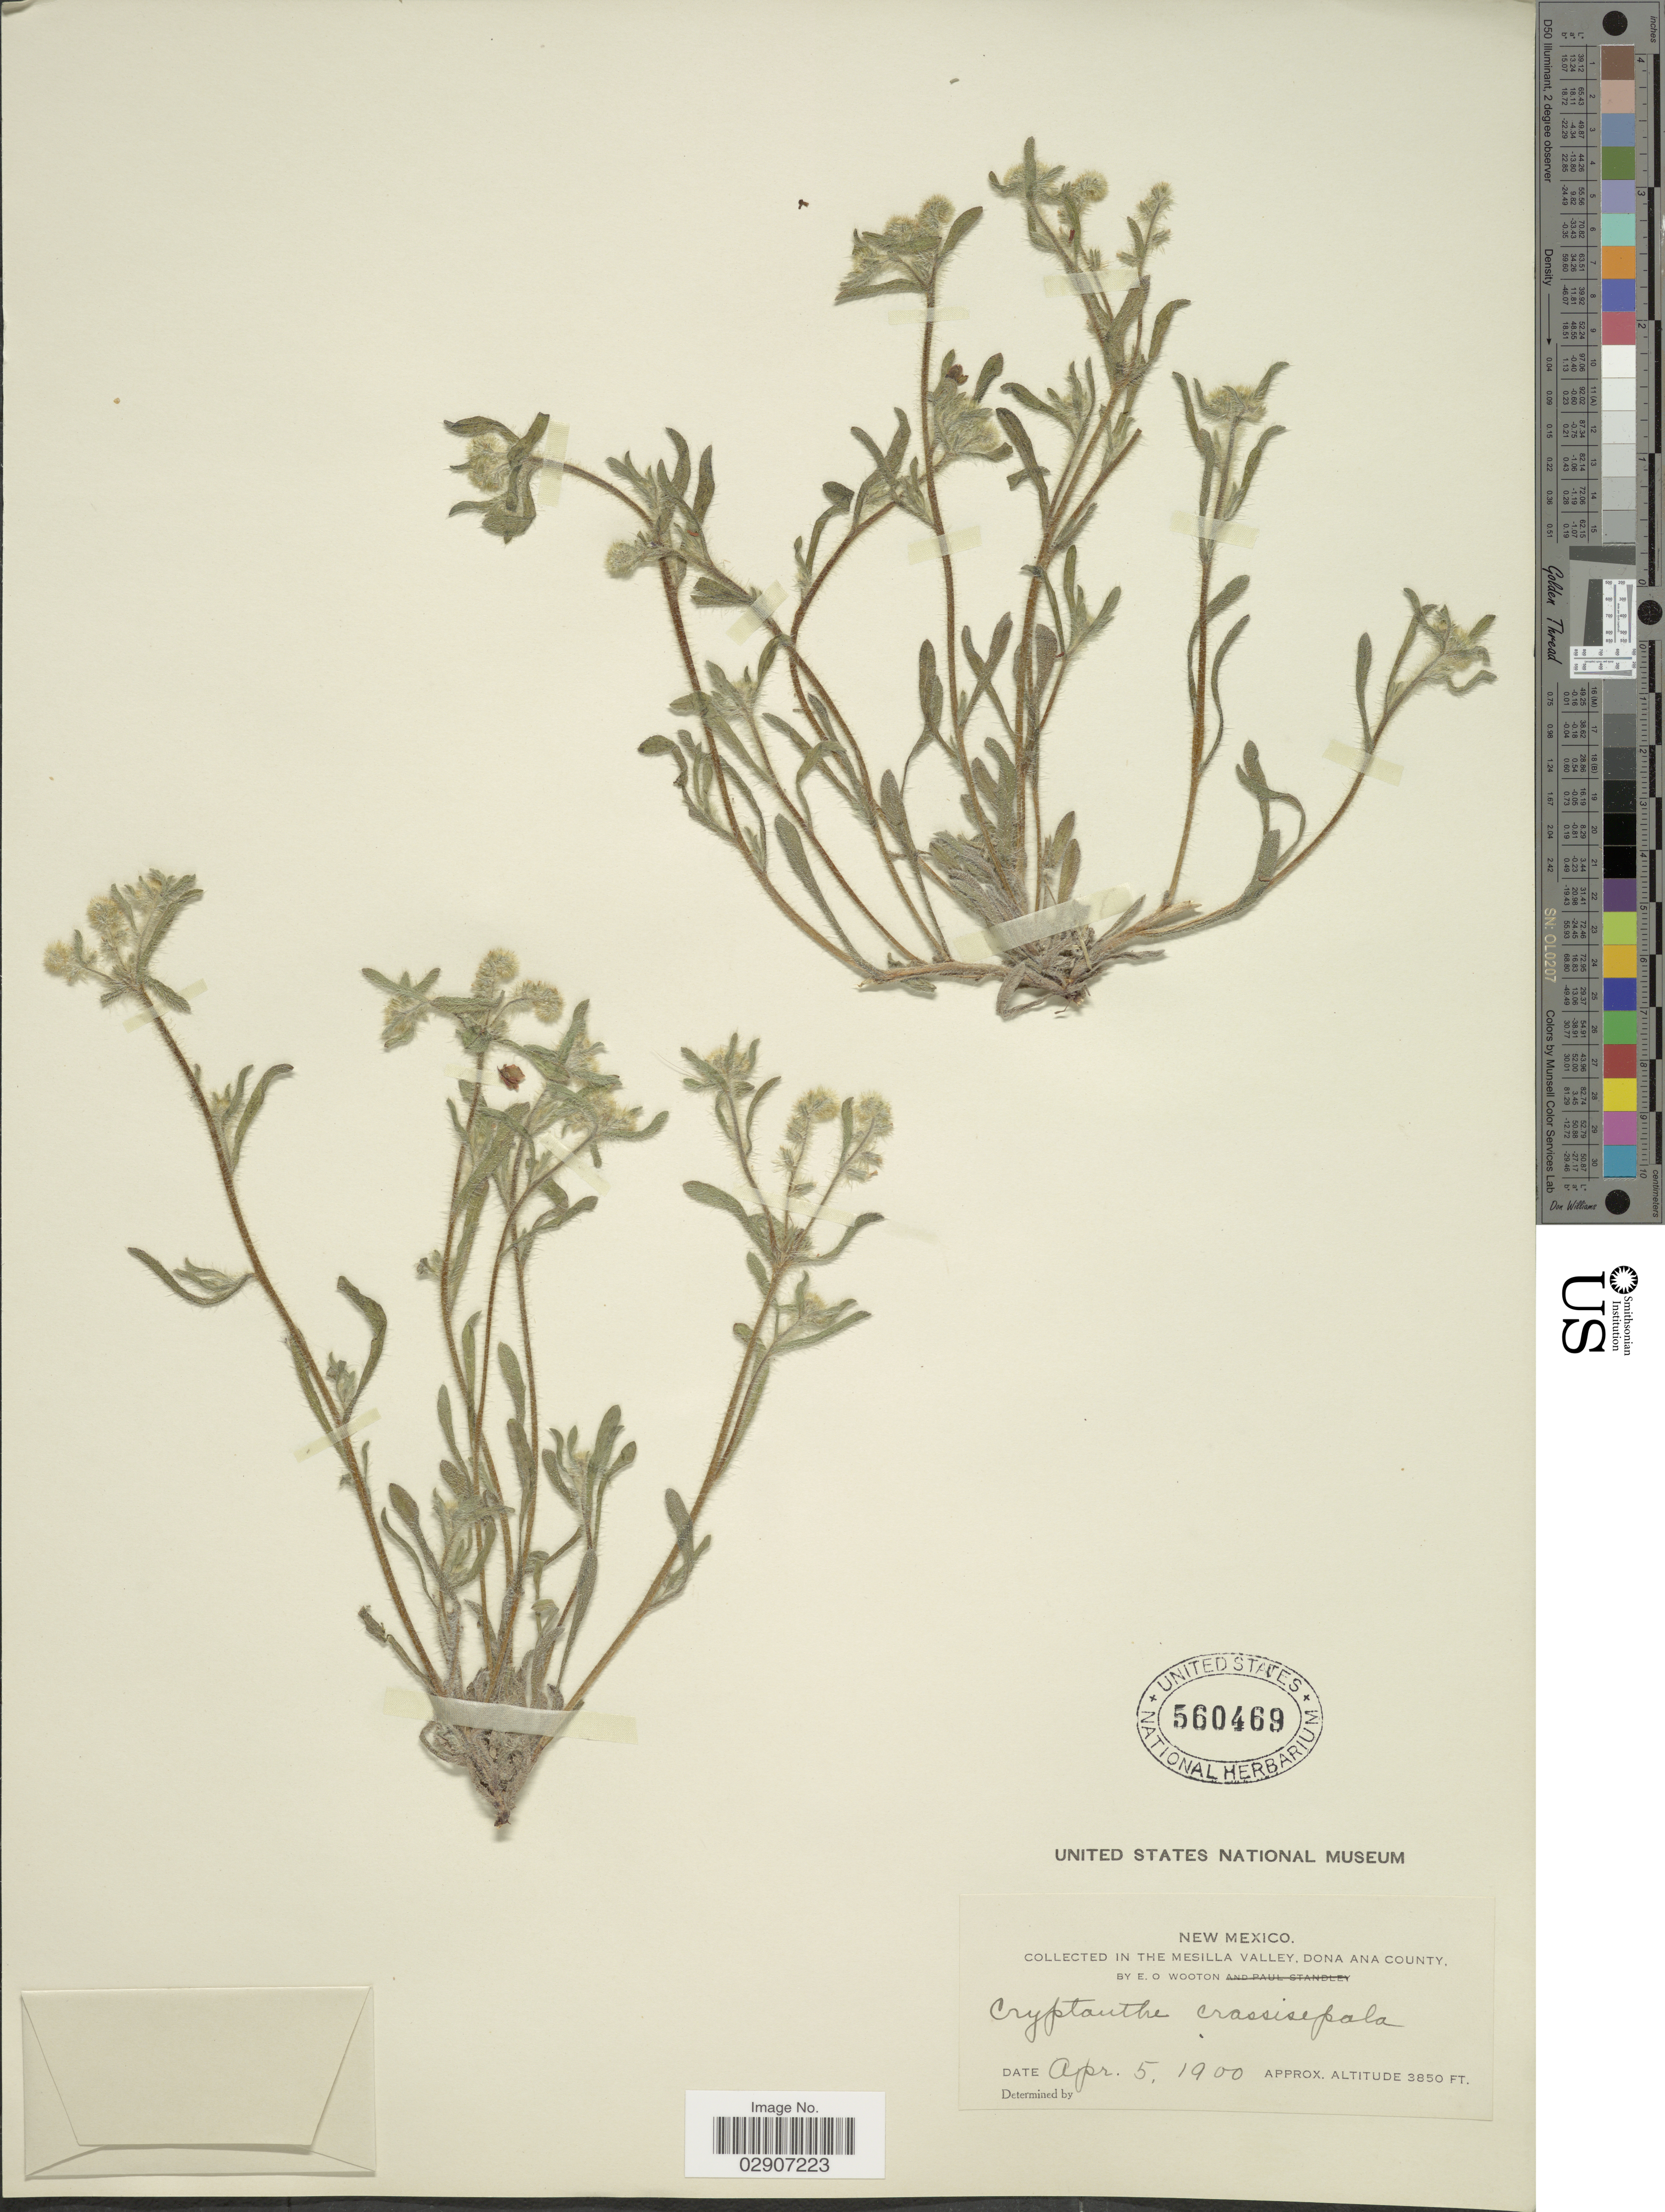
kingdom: Plantae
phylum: Tracheophyta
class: Magnoliopsida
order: Boraginales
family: Boraginaceae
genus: Cryptantha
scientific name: Cryptantha crassisepala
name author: (Torr. & A. Gray) Greene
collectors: E. O. Wooton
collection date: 1900-04-05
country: United States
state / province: New Mexico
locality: In the Mesilla Valley, Dona Ana County.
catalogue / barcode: US 560469